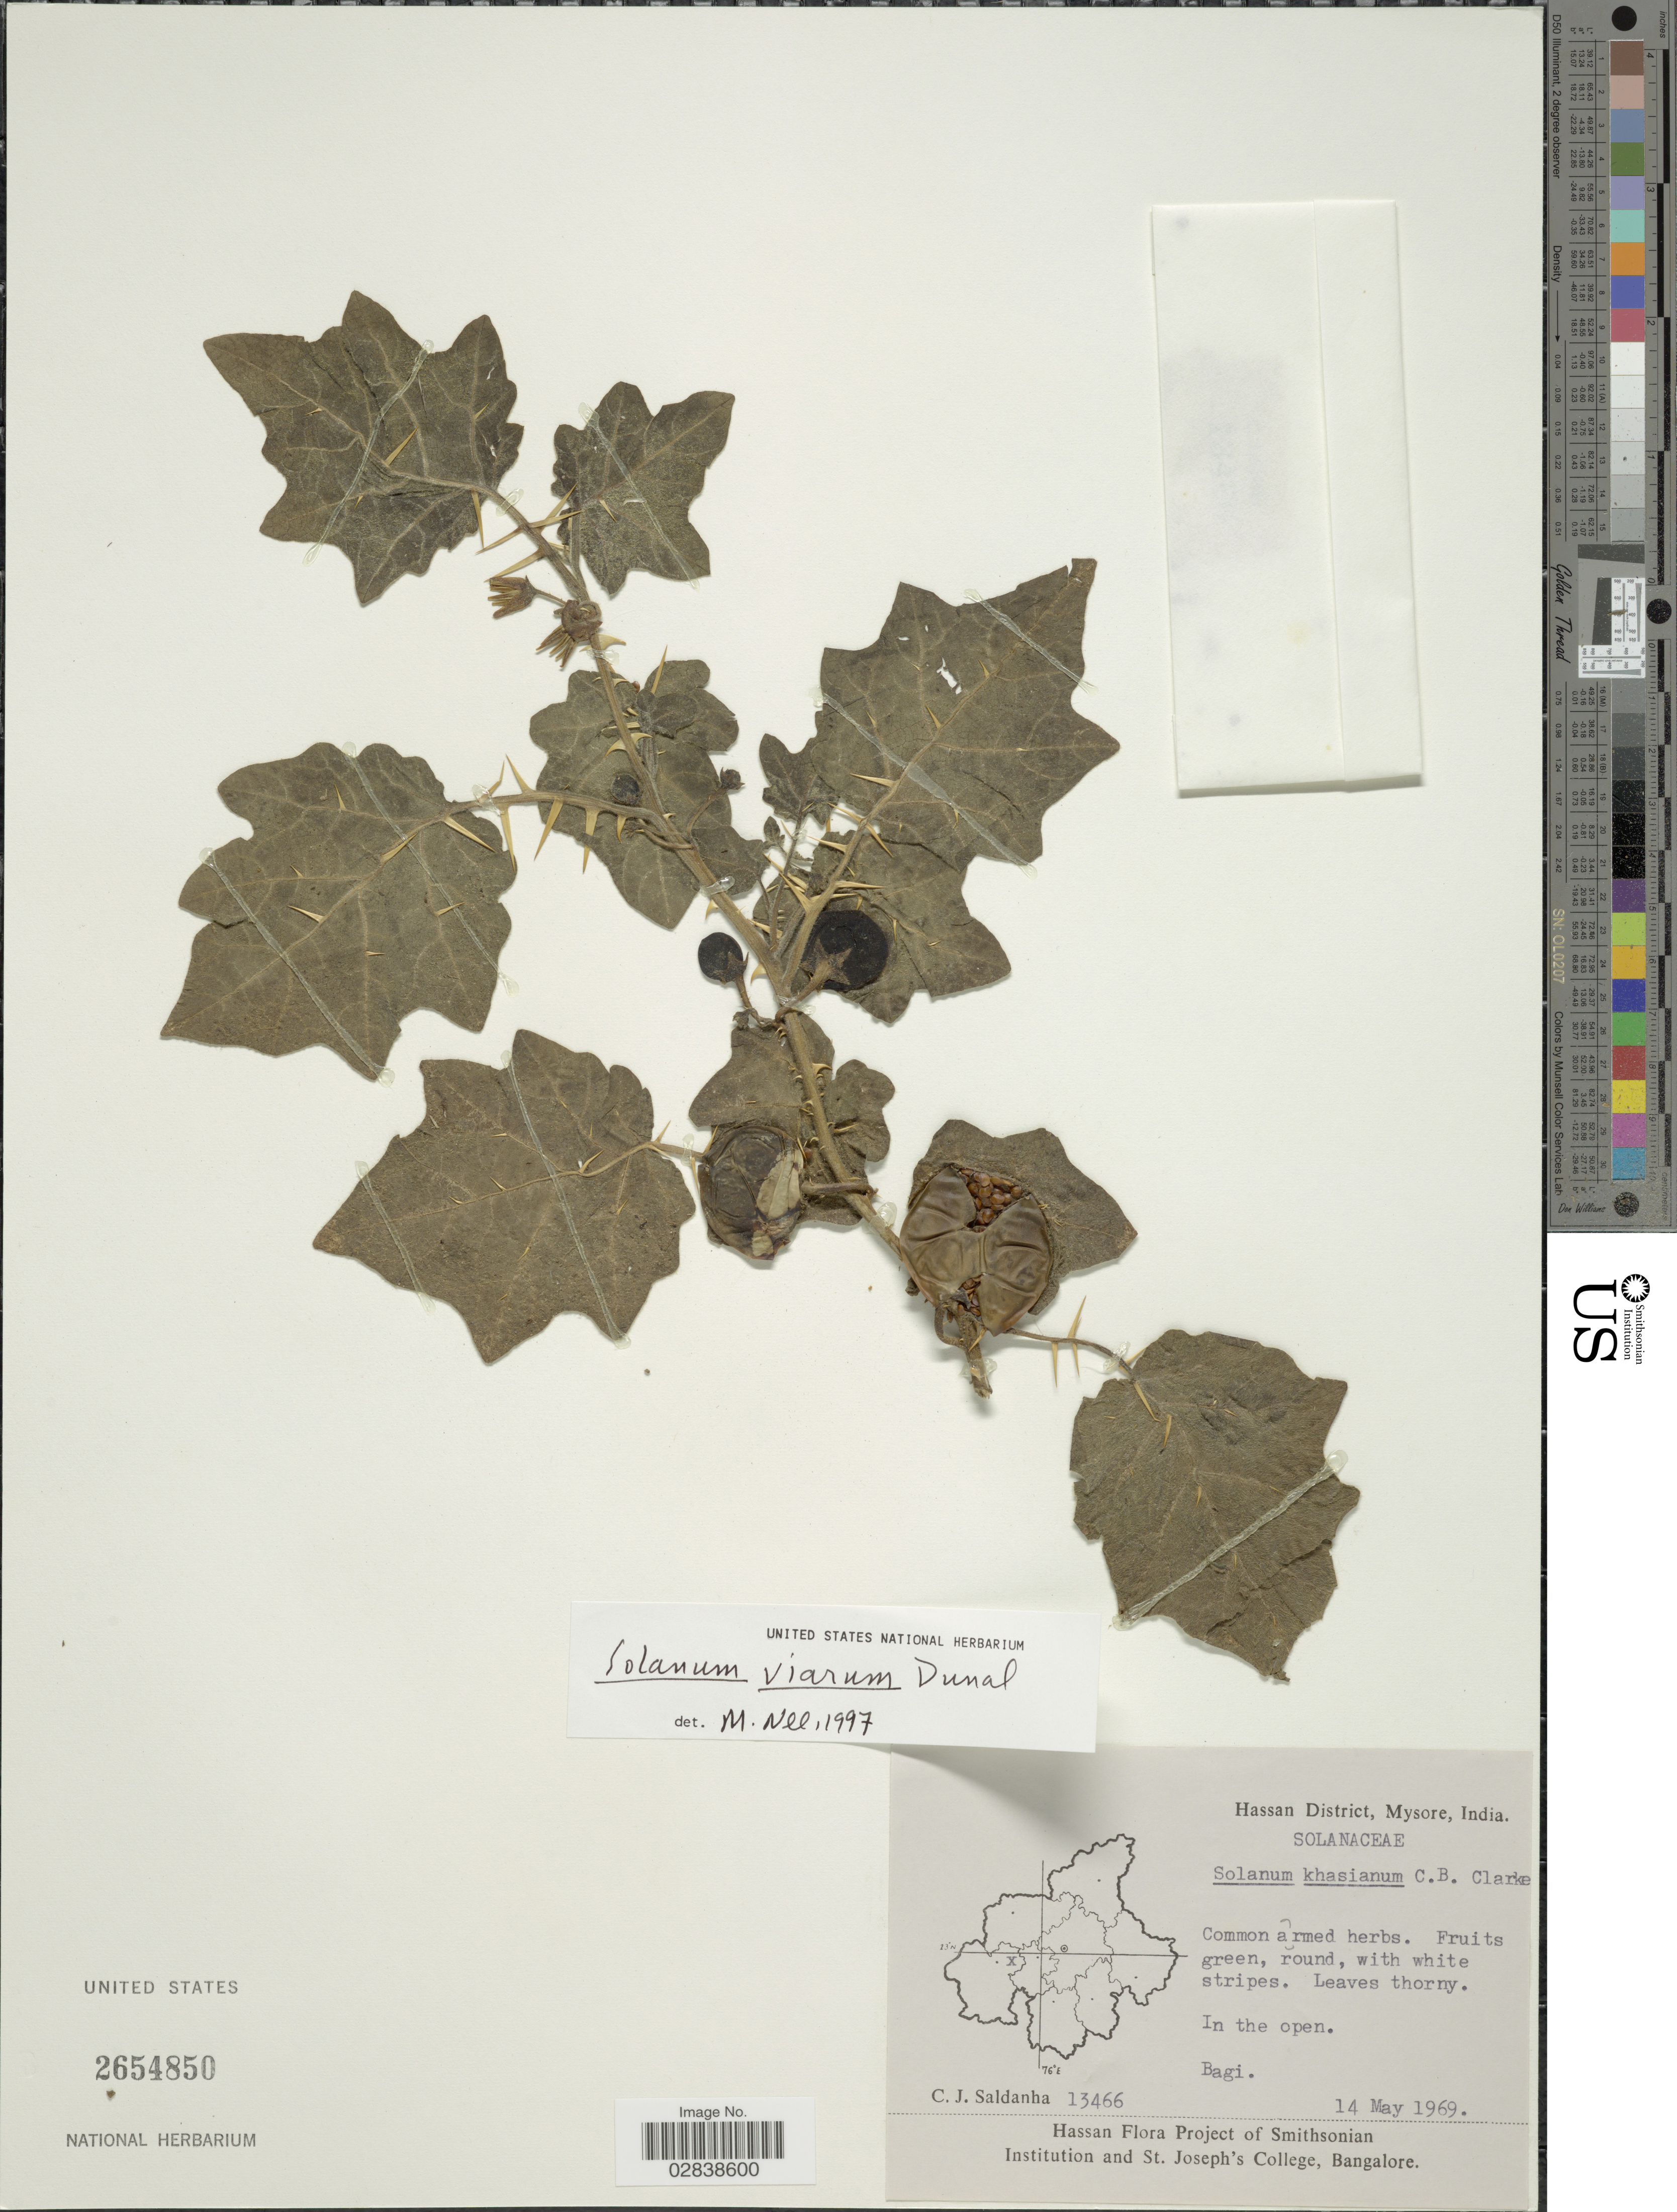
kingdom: Plantae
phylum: Tracheophyta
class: Magnoliopsida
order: Solanales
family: Solanaceae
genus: Solanum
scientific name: Solanum viarum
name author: Dunal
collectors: C. J. Saldanha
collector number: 13466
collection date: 1969-05-14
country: India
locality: Hassan District, Mysore, Bagi, In the open.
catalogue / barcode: US 2654850